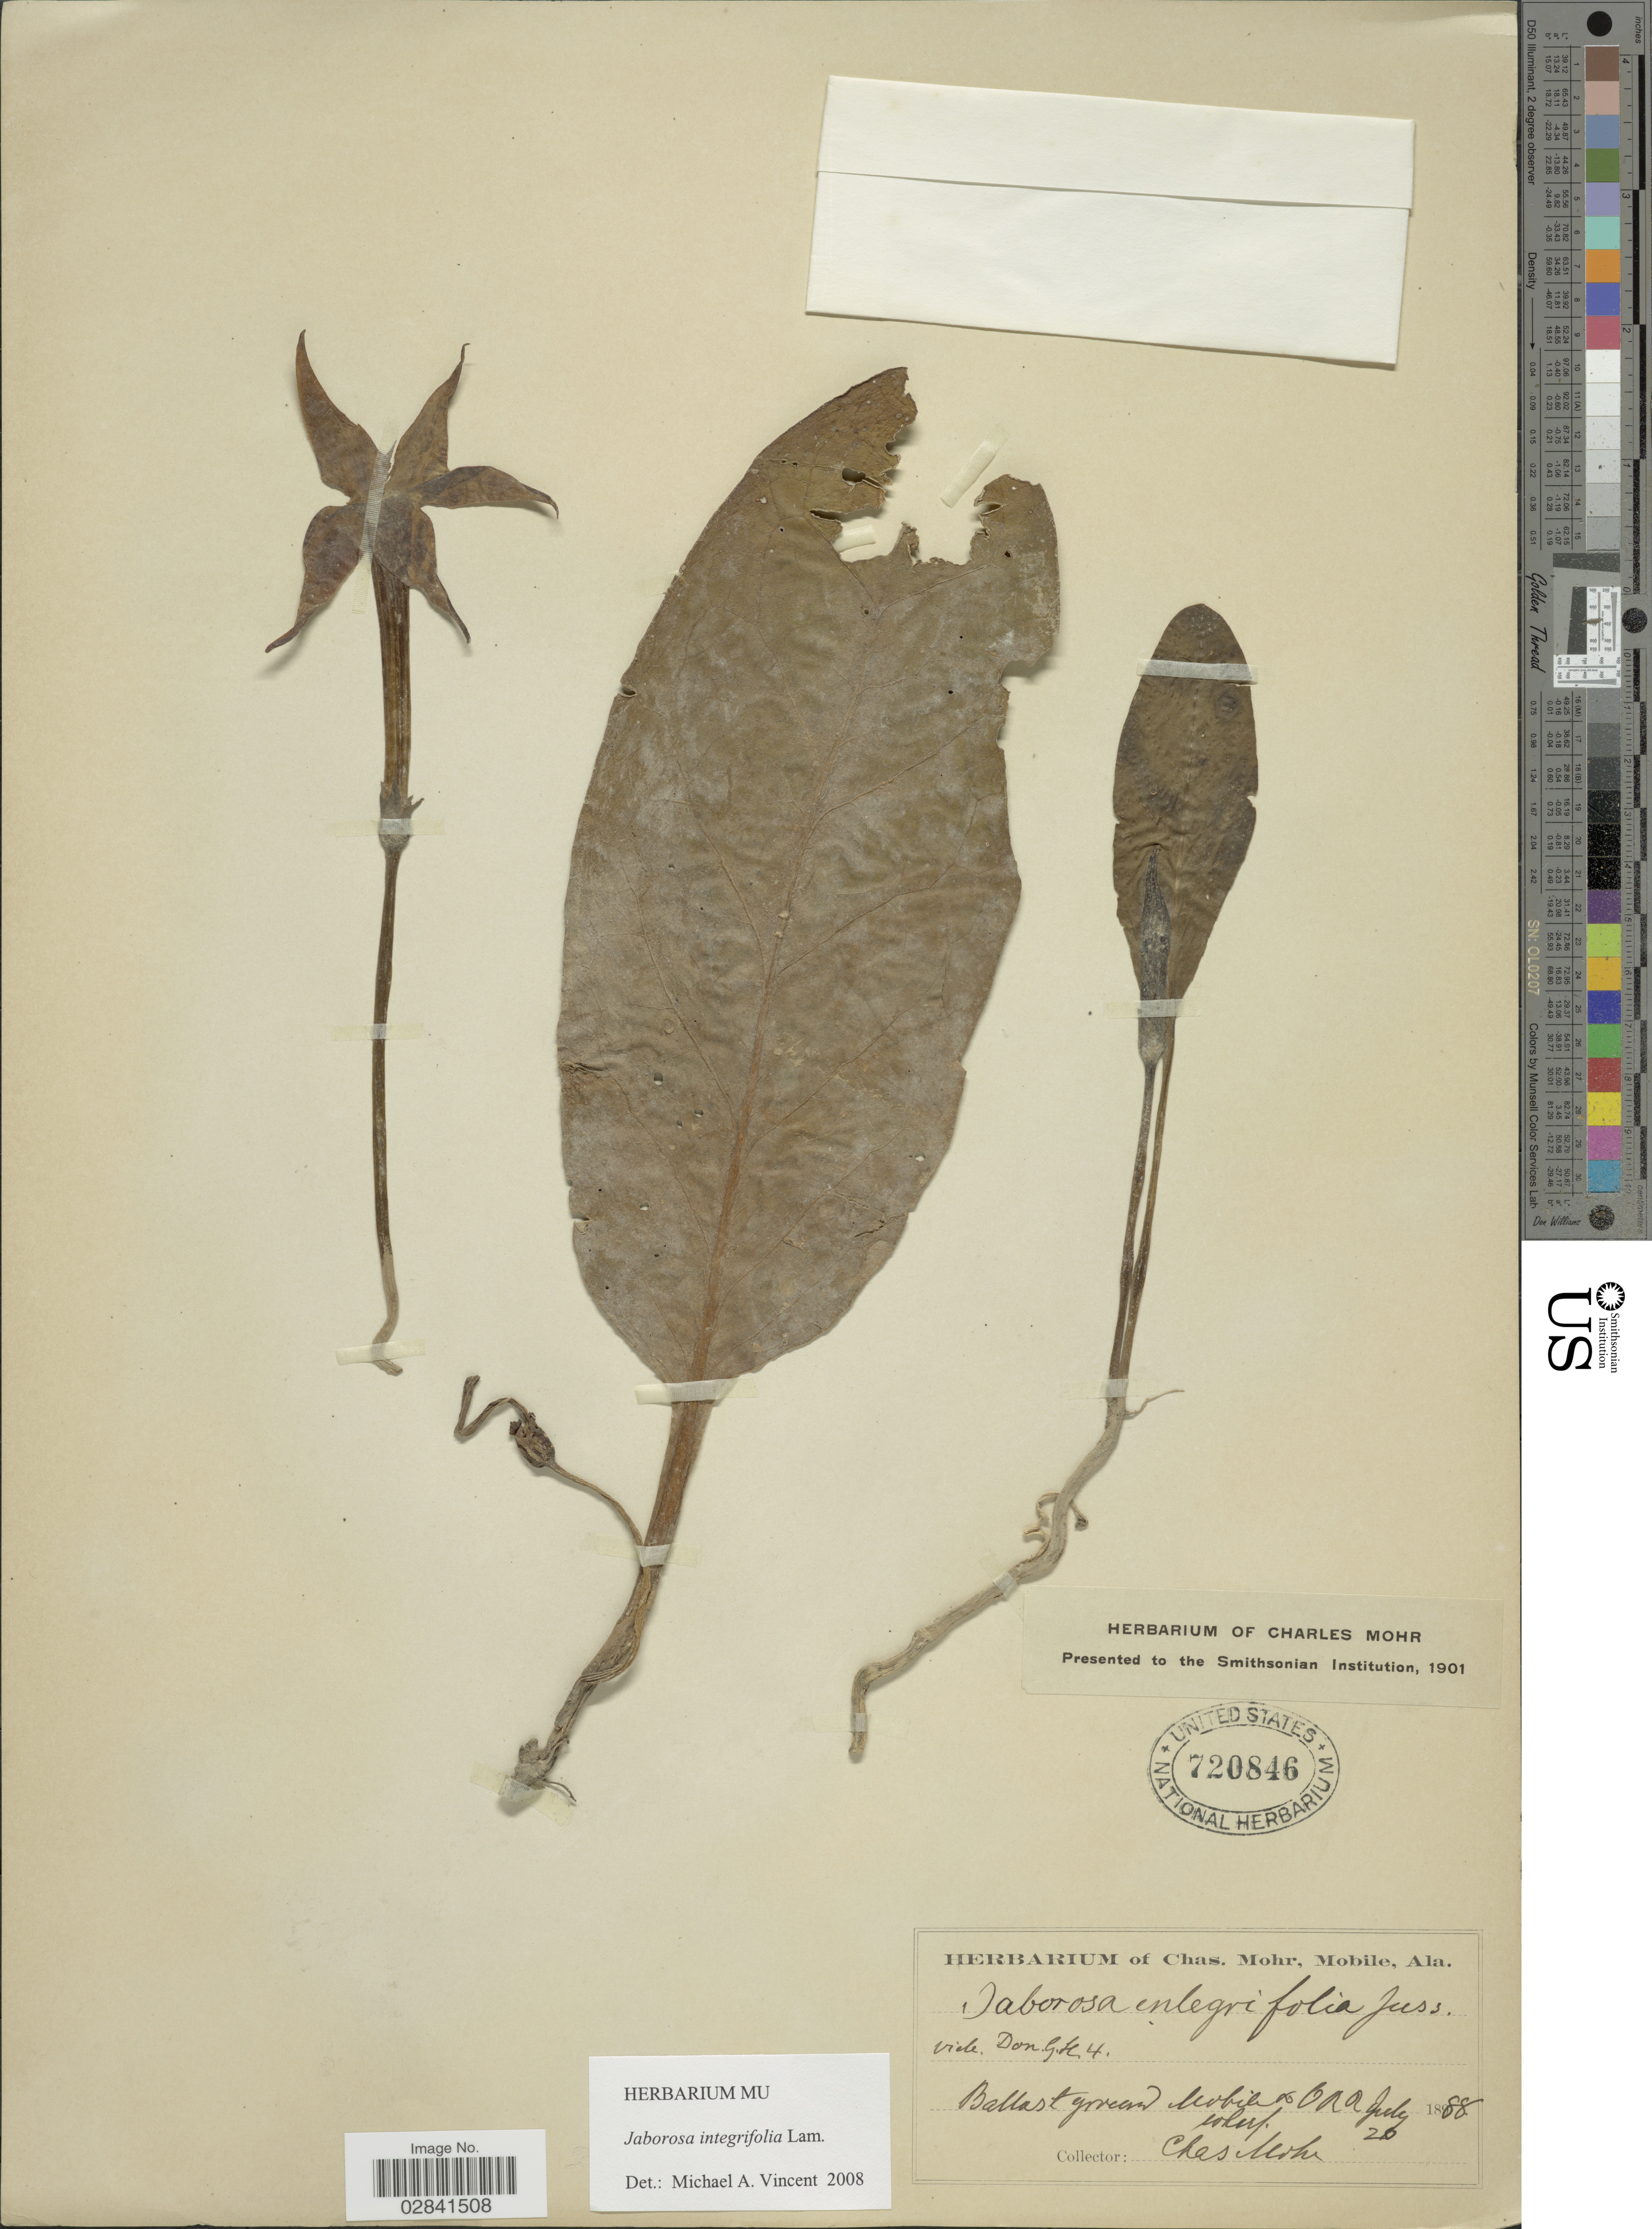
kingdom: Plantae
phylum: Tracheophyta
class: Magnoliopsida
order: Solanales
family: Solanaceae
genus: Jaborosa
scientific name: Jaborosa integrifolia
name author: Lam.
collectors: Mohr, C. T. (herbarium)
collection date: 1888-07-26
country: United States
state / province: Alabama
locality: Ballast ground Mobile wharf.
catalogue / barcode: US 720846